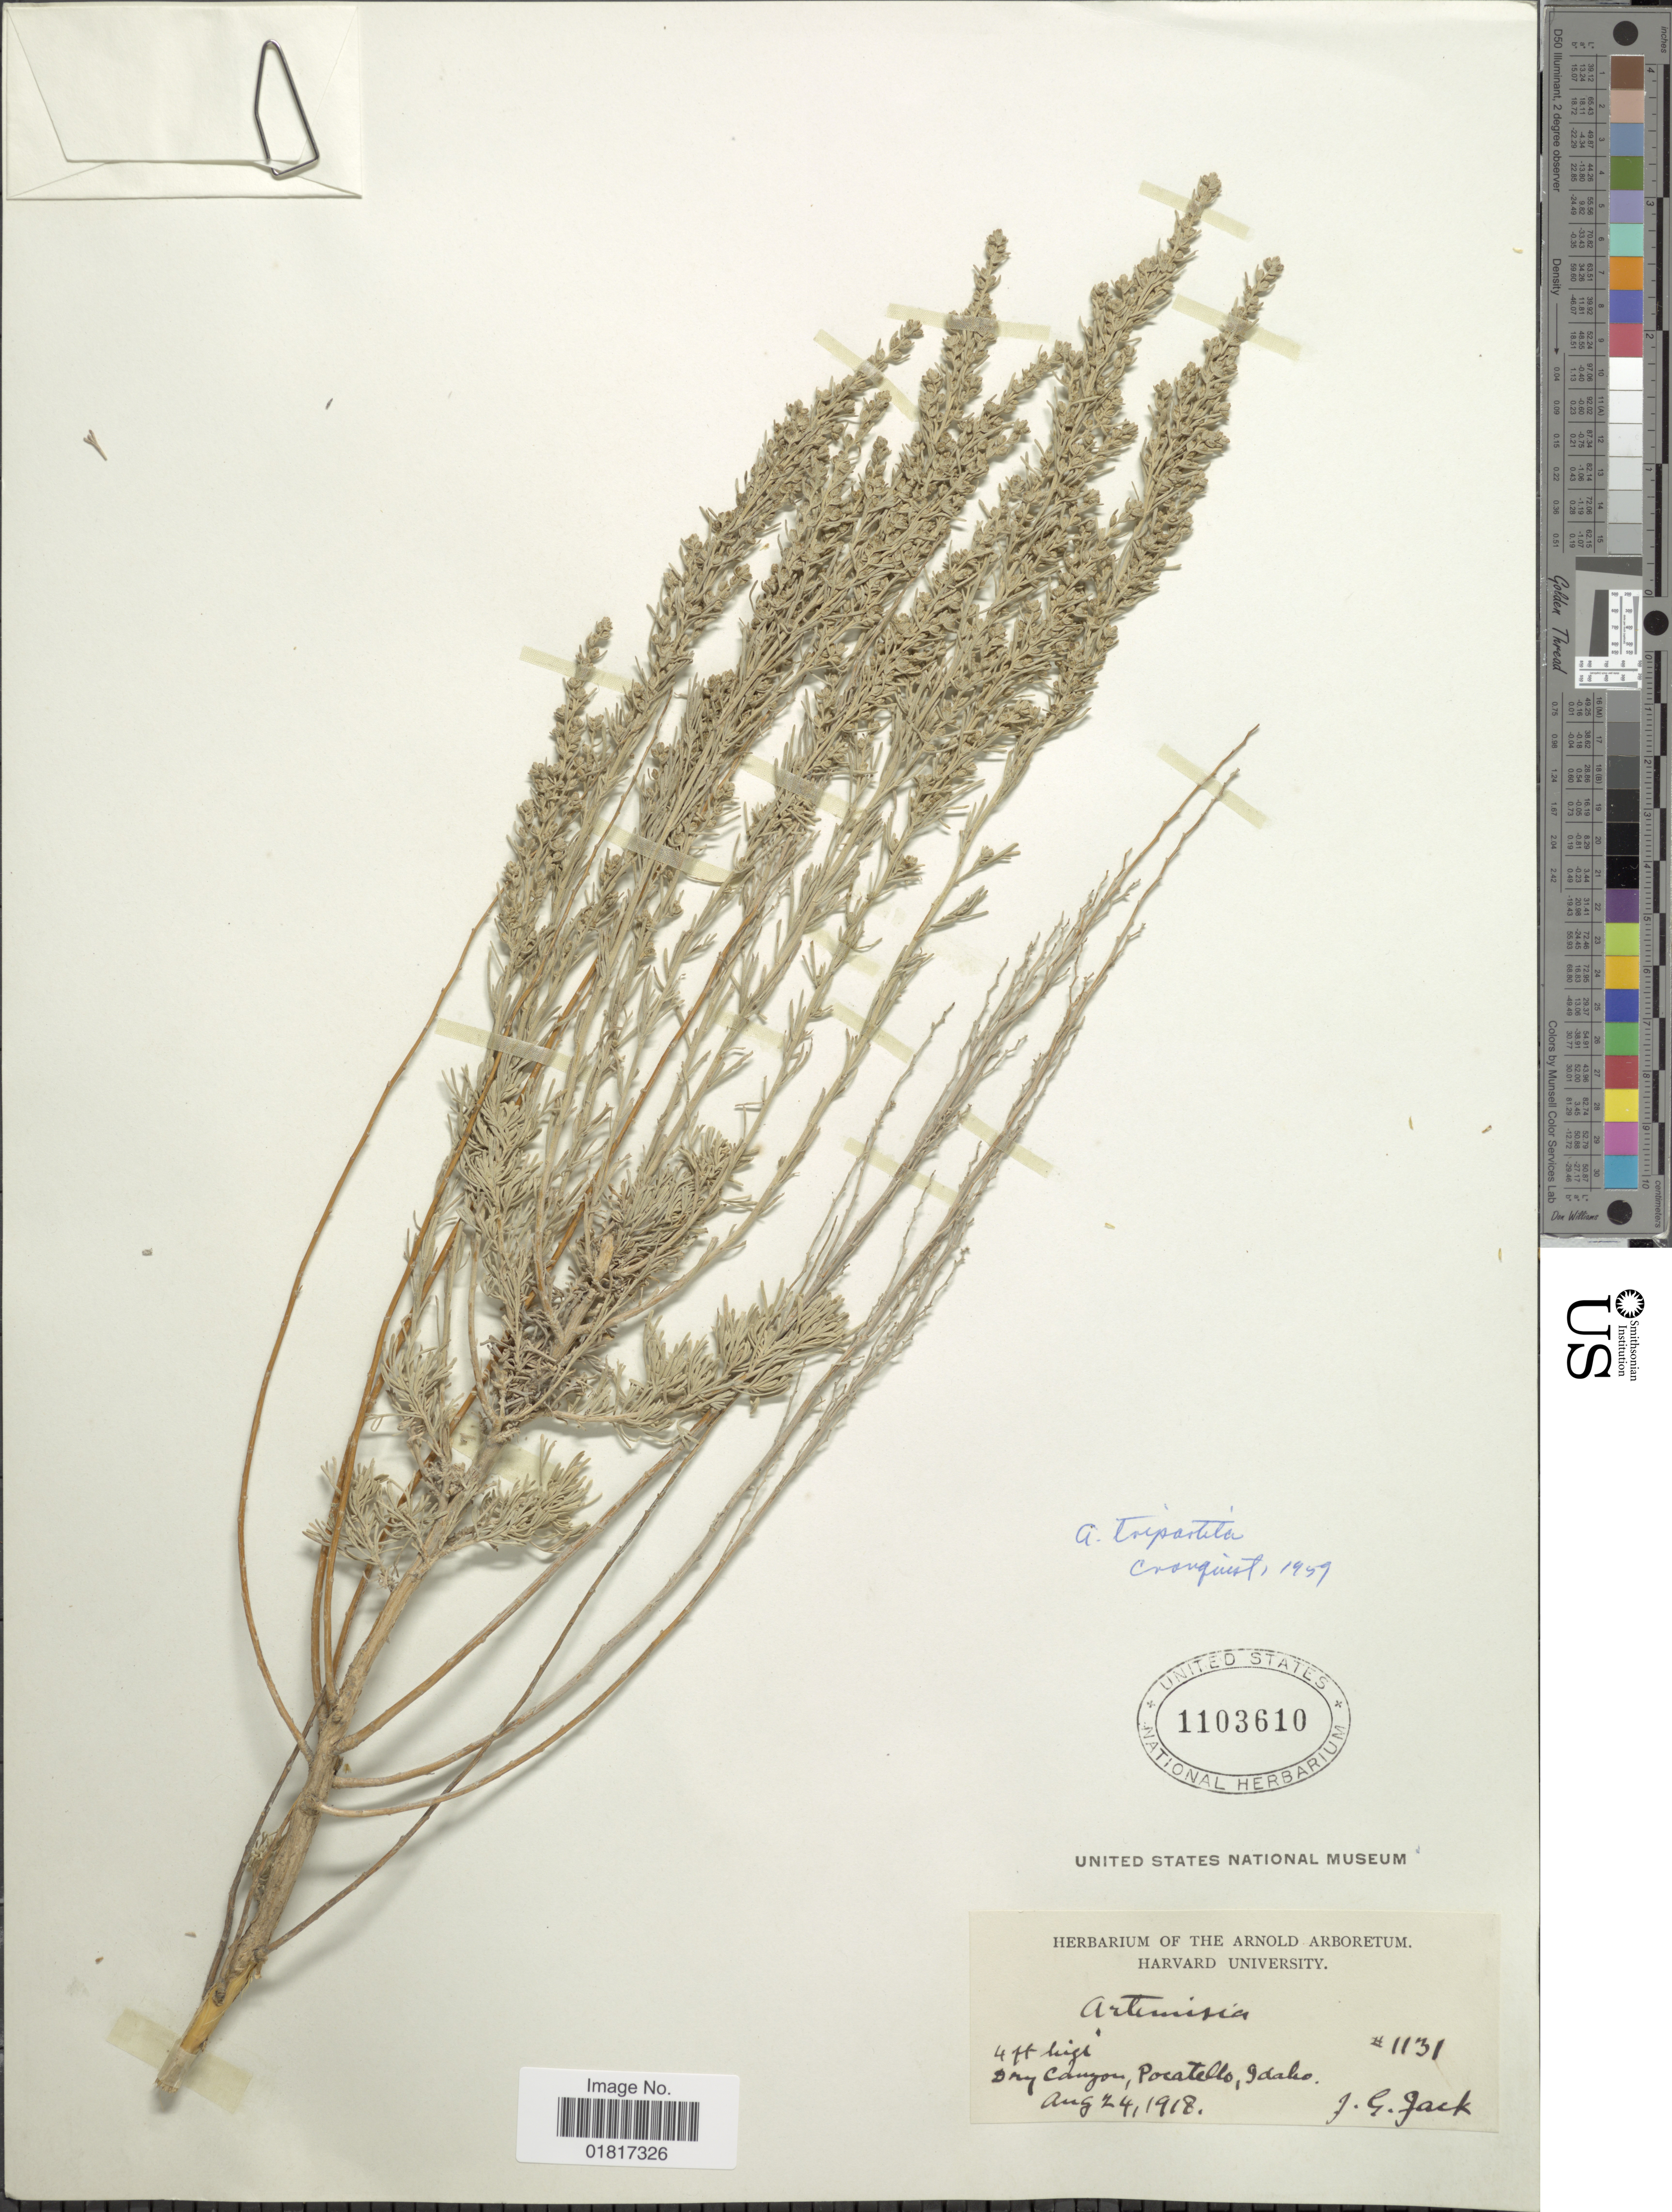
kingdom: Plantae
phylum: Tracheophyta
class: Magnoliopsida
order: Asterales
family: Asteraceae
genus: Artemisia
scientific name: Artemisia tripartita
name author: Rydb.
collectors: J. G. Jack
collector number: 1131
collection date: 1918-08-24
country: United States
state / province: Idaho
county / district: Bannock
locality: Dry Canyon, Pocatello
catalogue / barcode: US 1103610